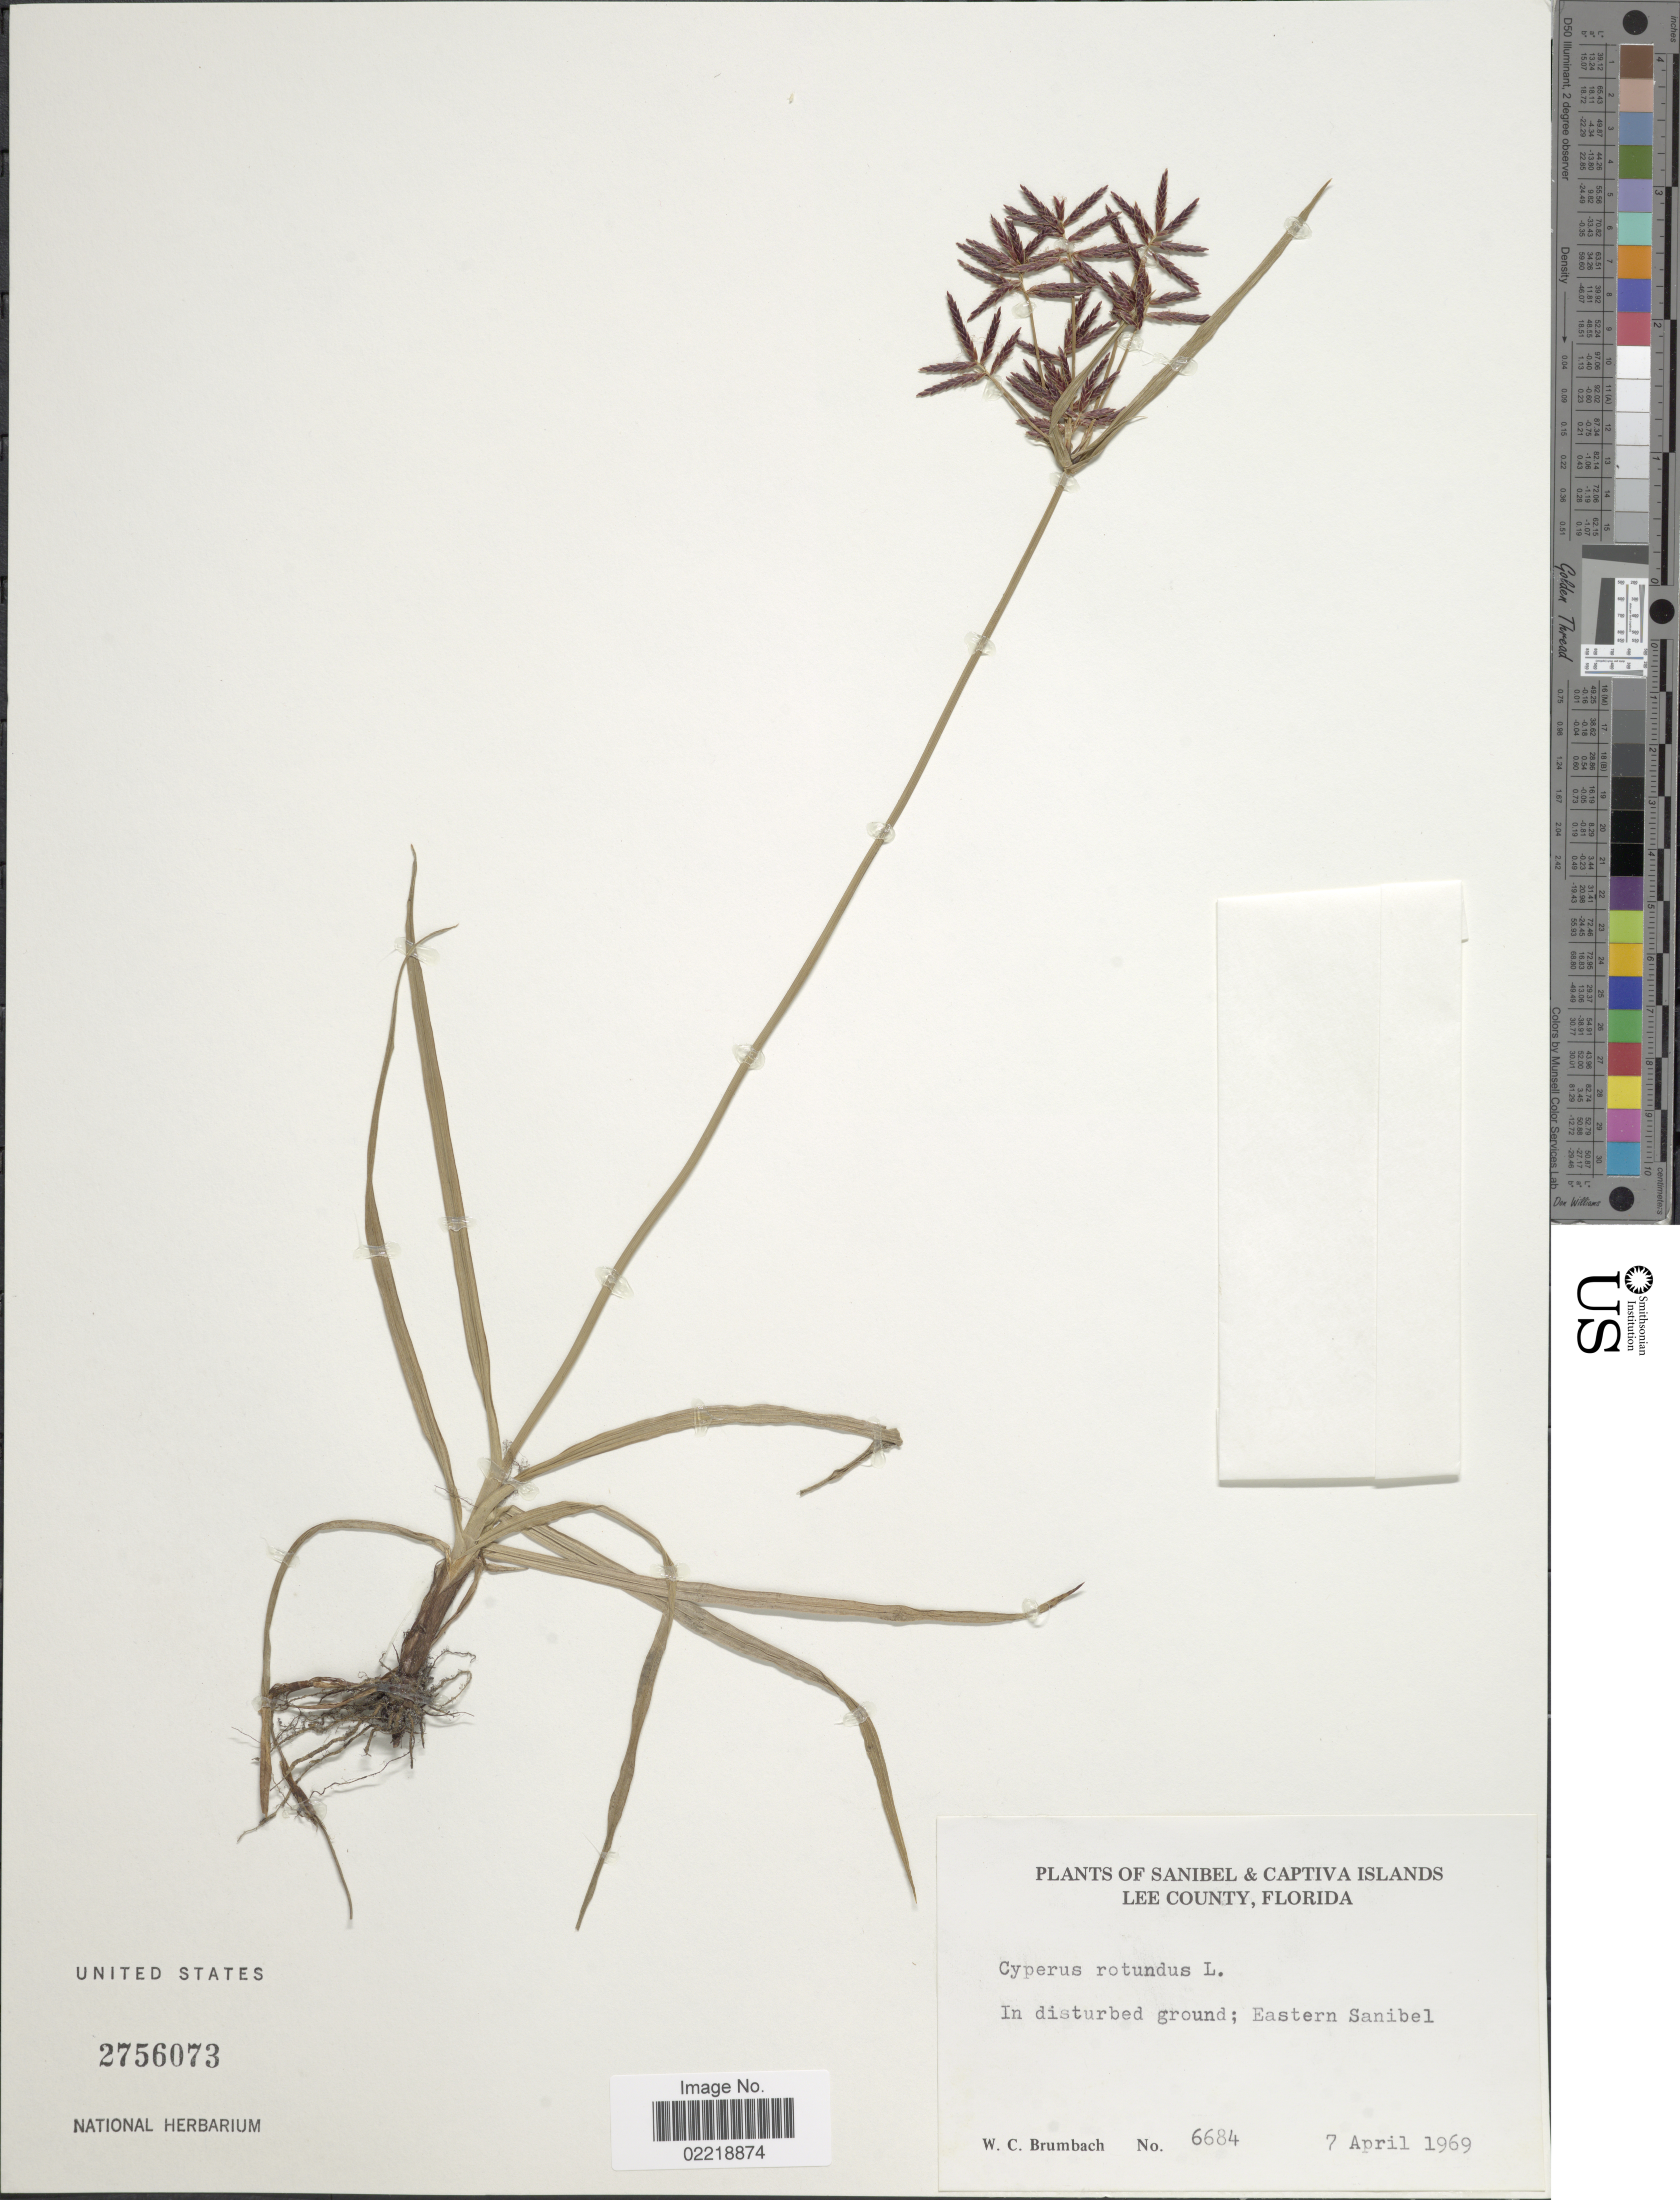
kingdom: Plantae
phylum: Tracheophyta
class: Liliopsida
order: Poales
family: Cyperaceae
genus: Cyperus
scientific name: Cyperus rotundus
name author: L.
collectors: W. C. Brumbach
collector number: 6684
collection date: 1969-04-07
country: United States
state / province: Florida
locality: Sanibel & Captiva Islands, Lee County, In disturbed ground; Eastern Sanibel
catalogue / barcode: US 2756073